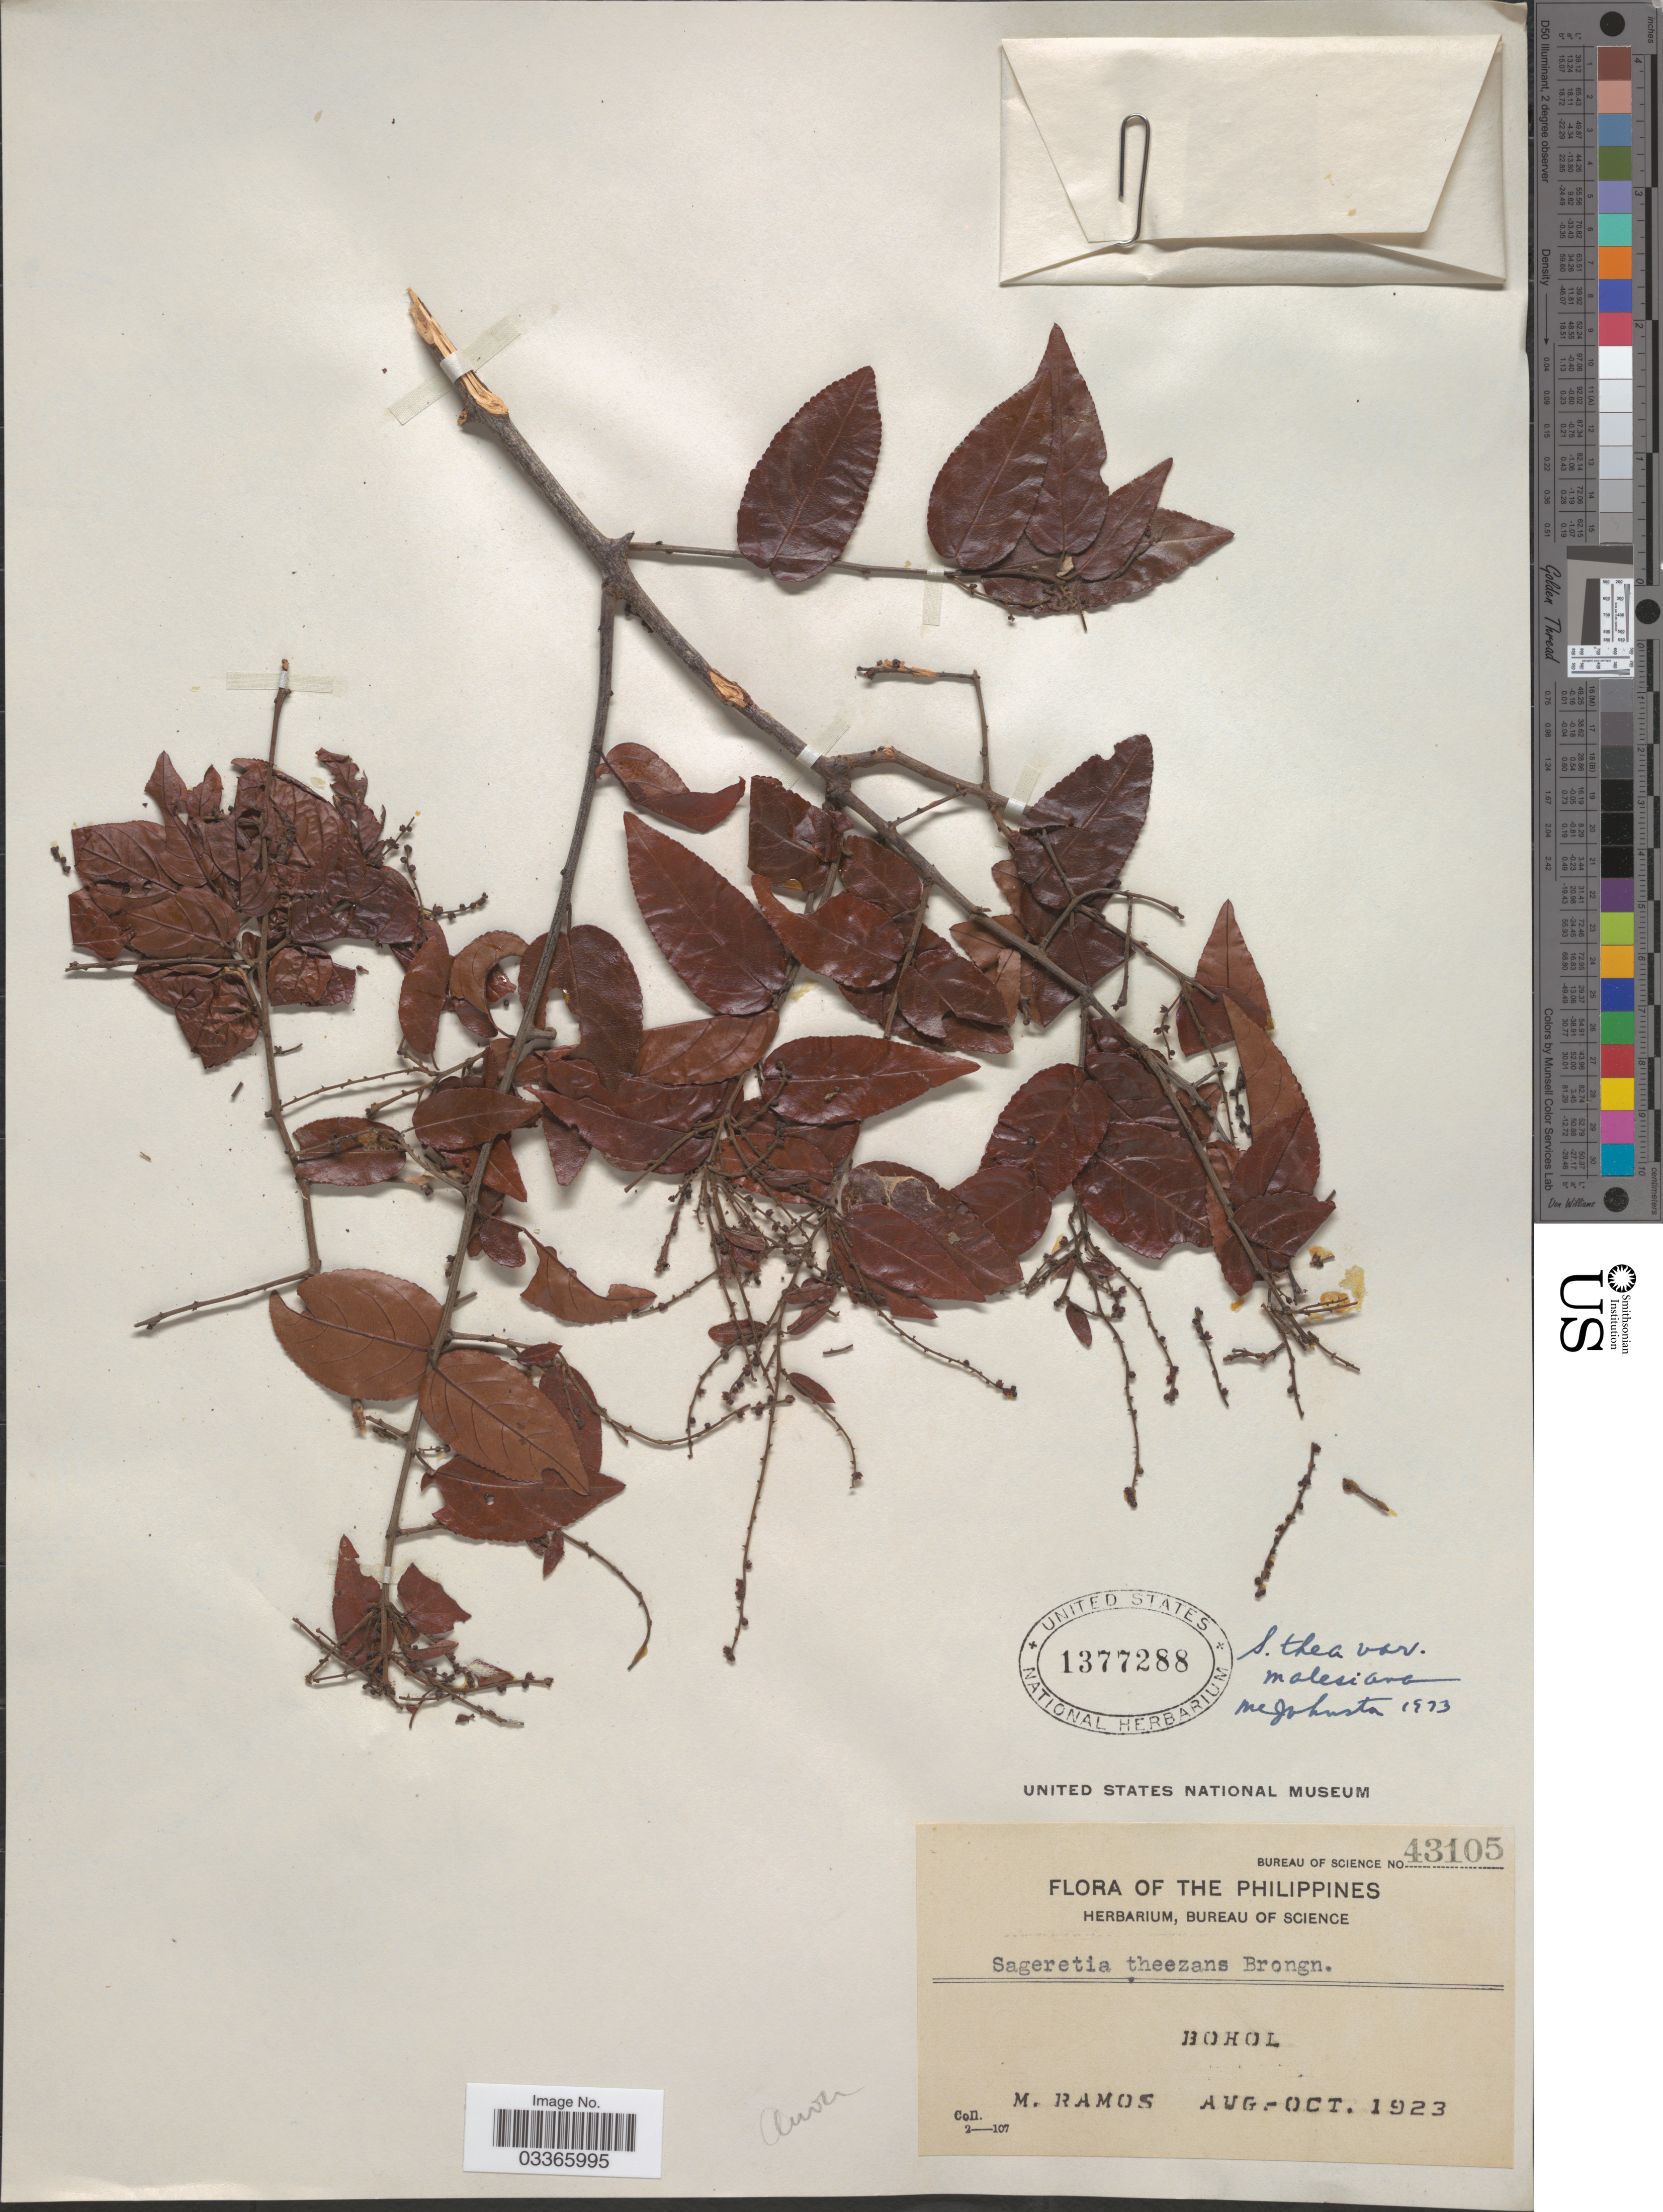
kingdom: Plantae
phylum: Tracheophyta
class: Magnoliopsida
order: Rosales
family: Rhamnaceae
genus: Sageretia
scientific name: Sageretia teezans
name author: Brongn.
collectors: M. Ramos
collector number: Bureau of Science 43105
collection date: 1923-08/1923-10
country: Philippines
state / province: Central Visayas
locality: Bohol.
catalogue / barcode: US 1377288